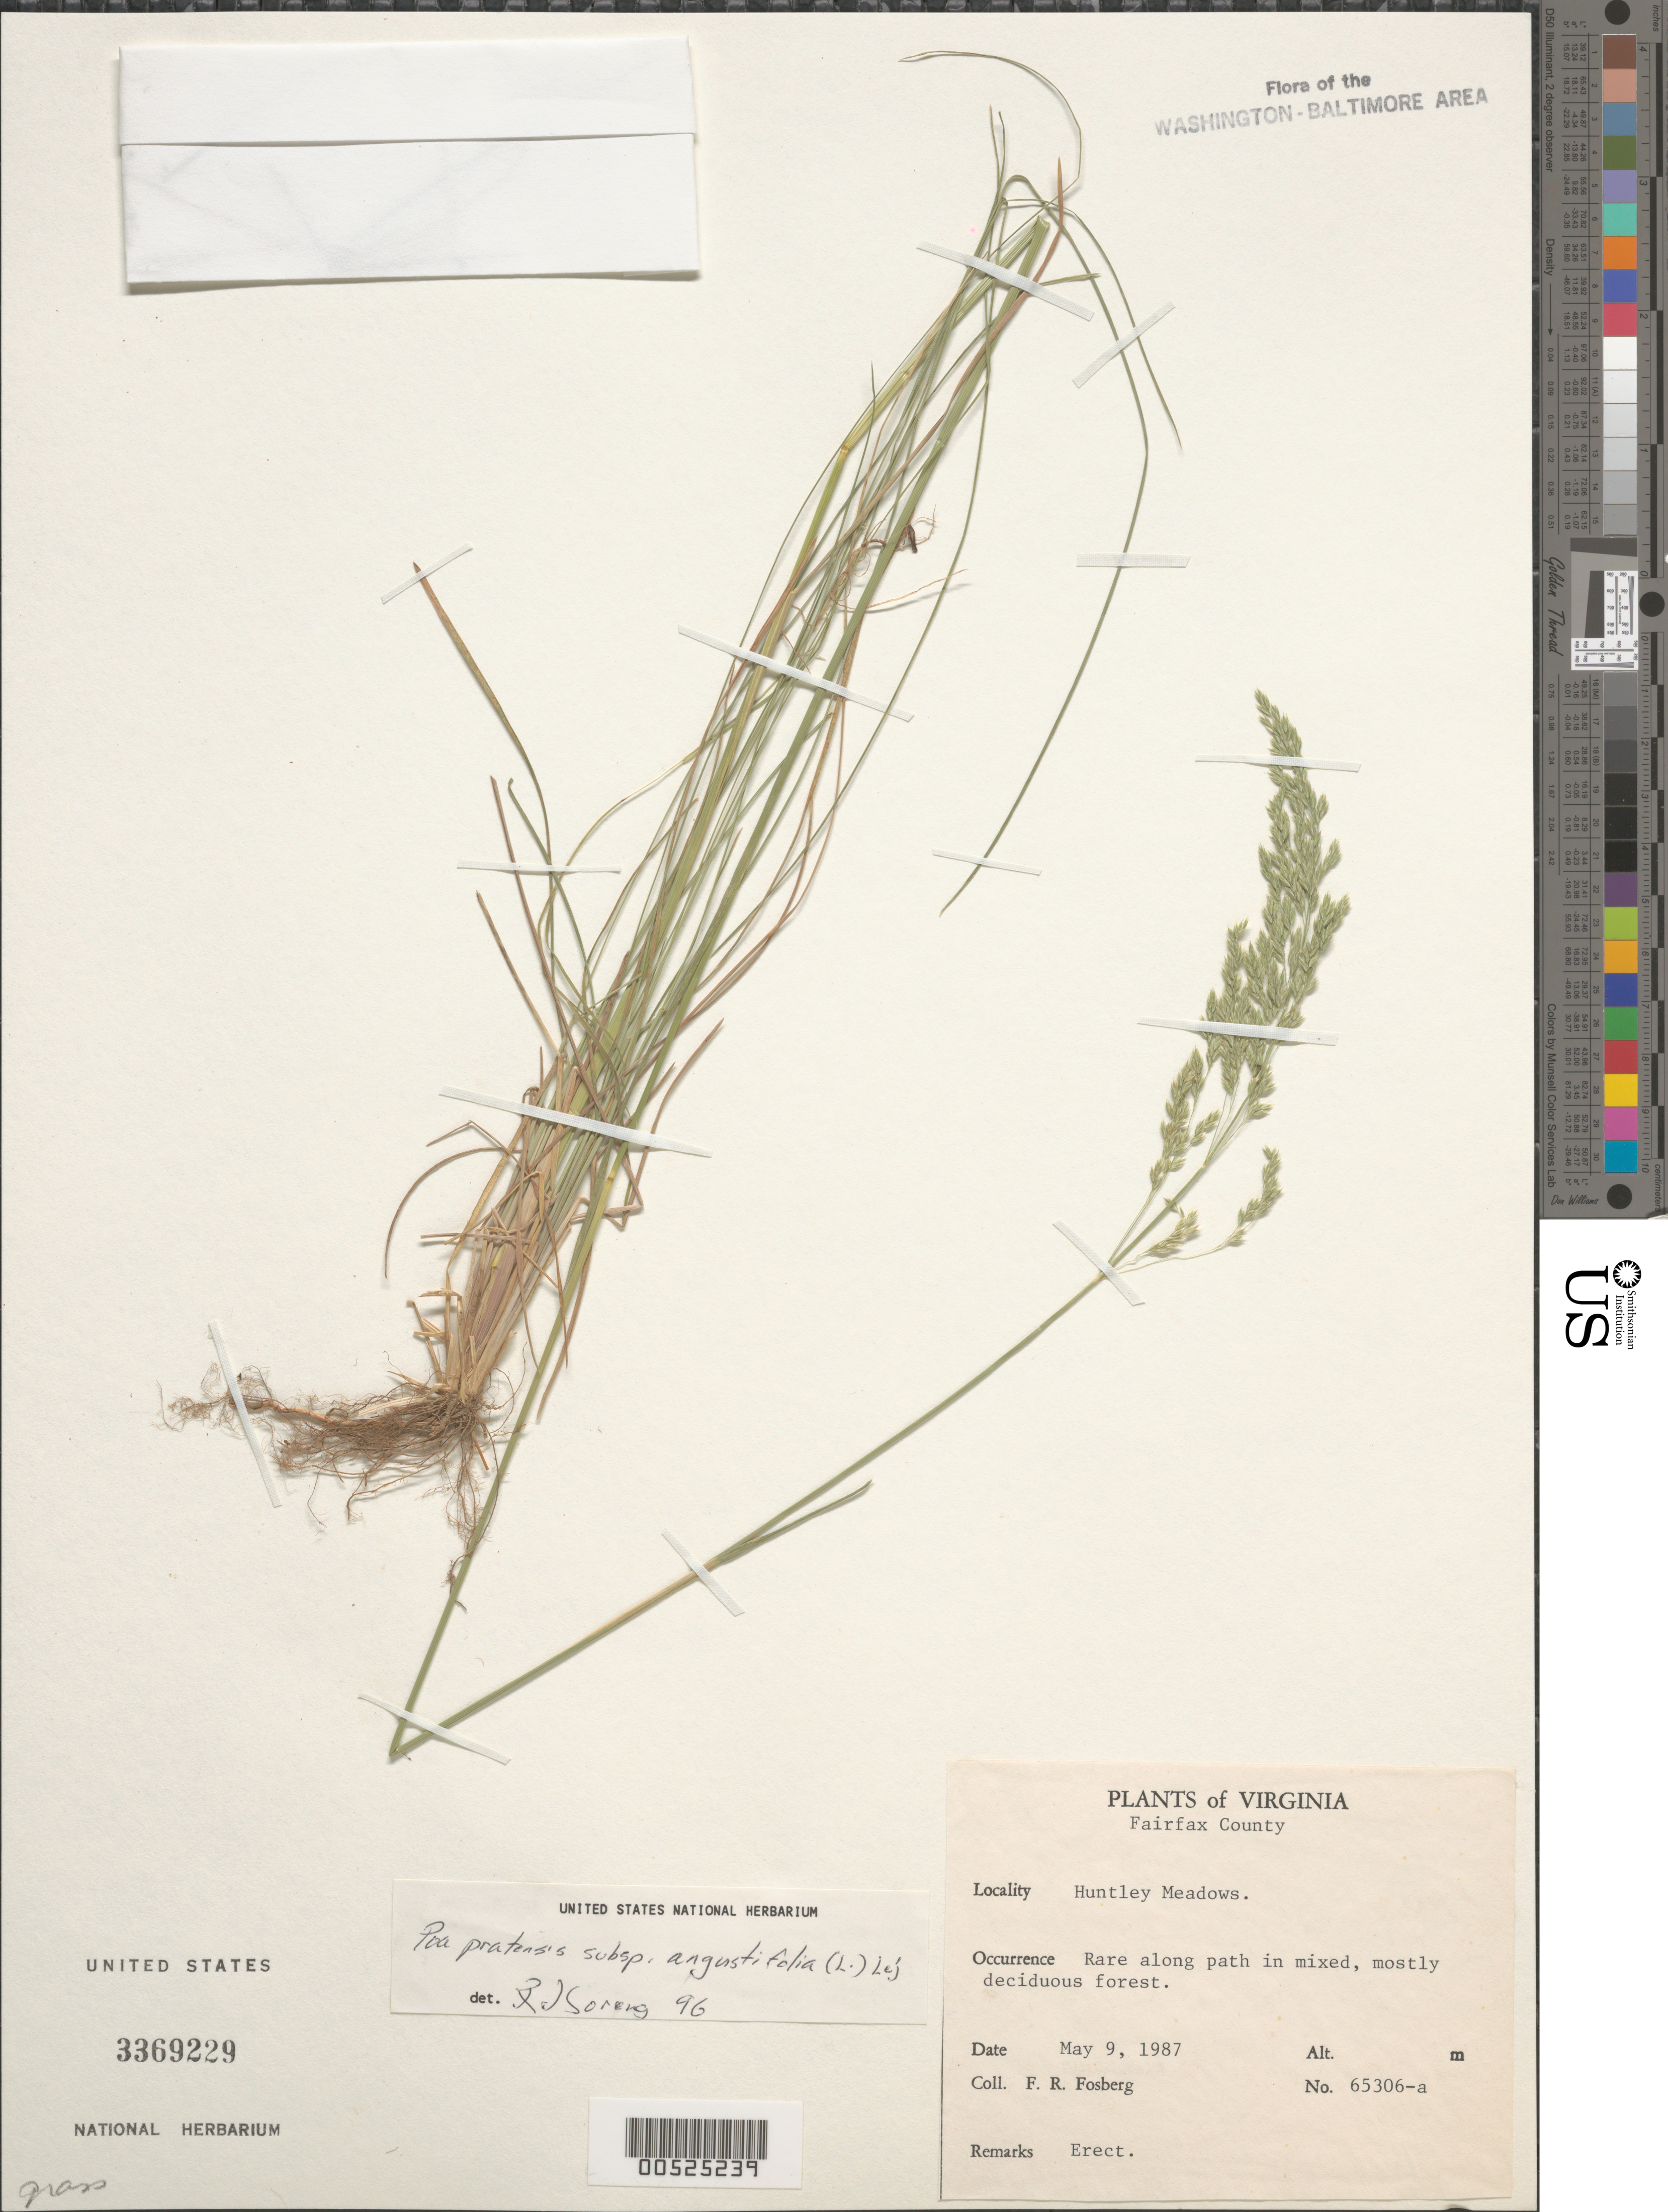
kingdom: Plantae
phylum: Tracheophyta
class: Liliopsida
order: Poales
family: Poaceae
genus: Poa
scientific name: Poa pratensis subsp. angustifolia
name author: (L.) Lej.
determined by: Soreng, Robert J., Research Associate (BOT), Smithsonian Institution - National Museum of Natural History (UNITED STATES)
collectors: F. R. Fosberg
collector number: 65306A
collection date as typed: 09 May 1987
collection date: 1987-05-09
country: United States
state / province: Virginia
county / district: Fairfax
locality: Rare along path in mixed, mostly deciduous forest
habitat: Rare along path in mixed, mostly deciduous forest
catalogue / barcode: US 3369229